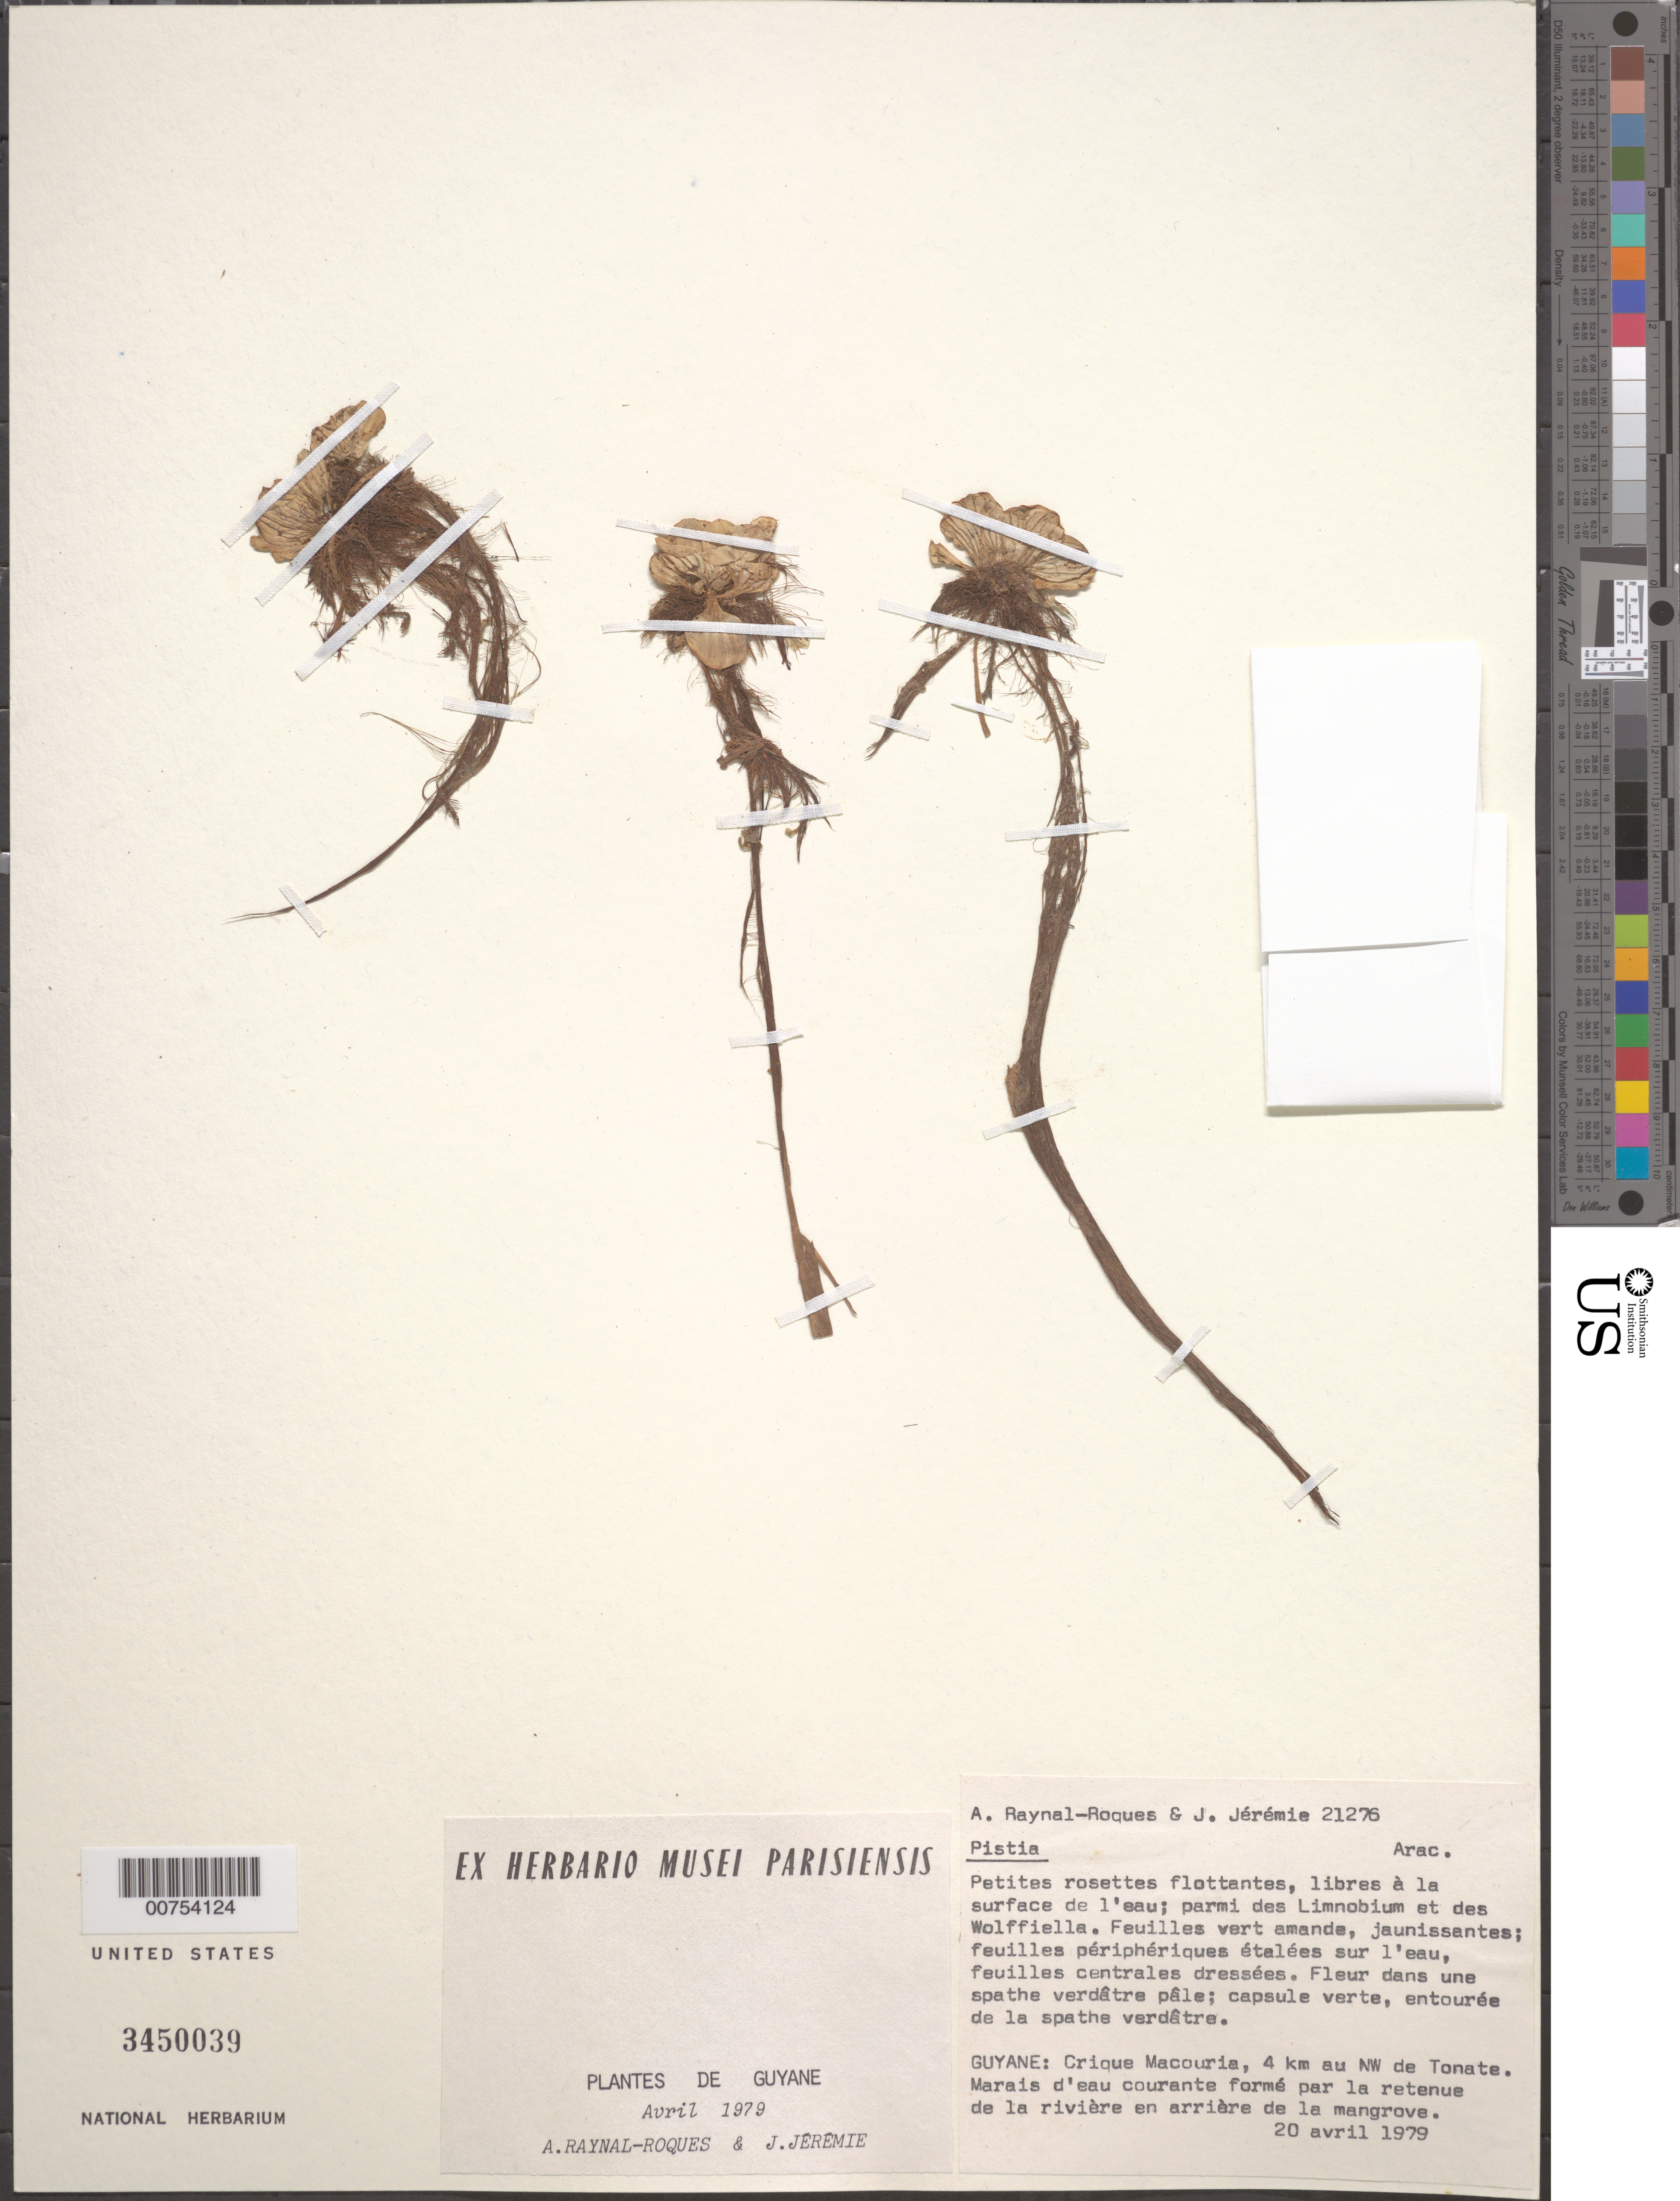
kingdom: Plantae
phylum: Tracheophyta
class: Liliopsida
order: Alismatales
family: Araceae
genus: Pistia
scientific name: Pistia sp.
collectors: A. M. Raynal & J. Jérémie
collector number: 21276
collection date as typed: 20-Apr-79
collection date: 1979-04-20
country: French Guiana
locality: Crique Macouria, 4 km NW de Tonate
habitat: Marais d'eau courante forme par la retenue de la riv en arriere de la mangrove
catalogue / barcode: US 3450039